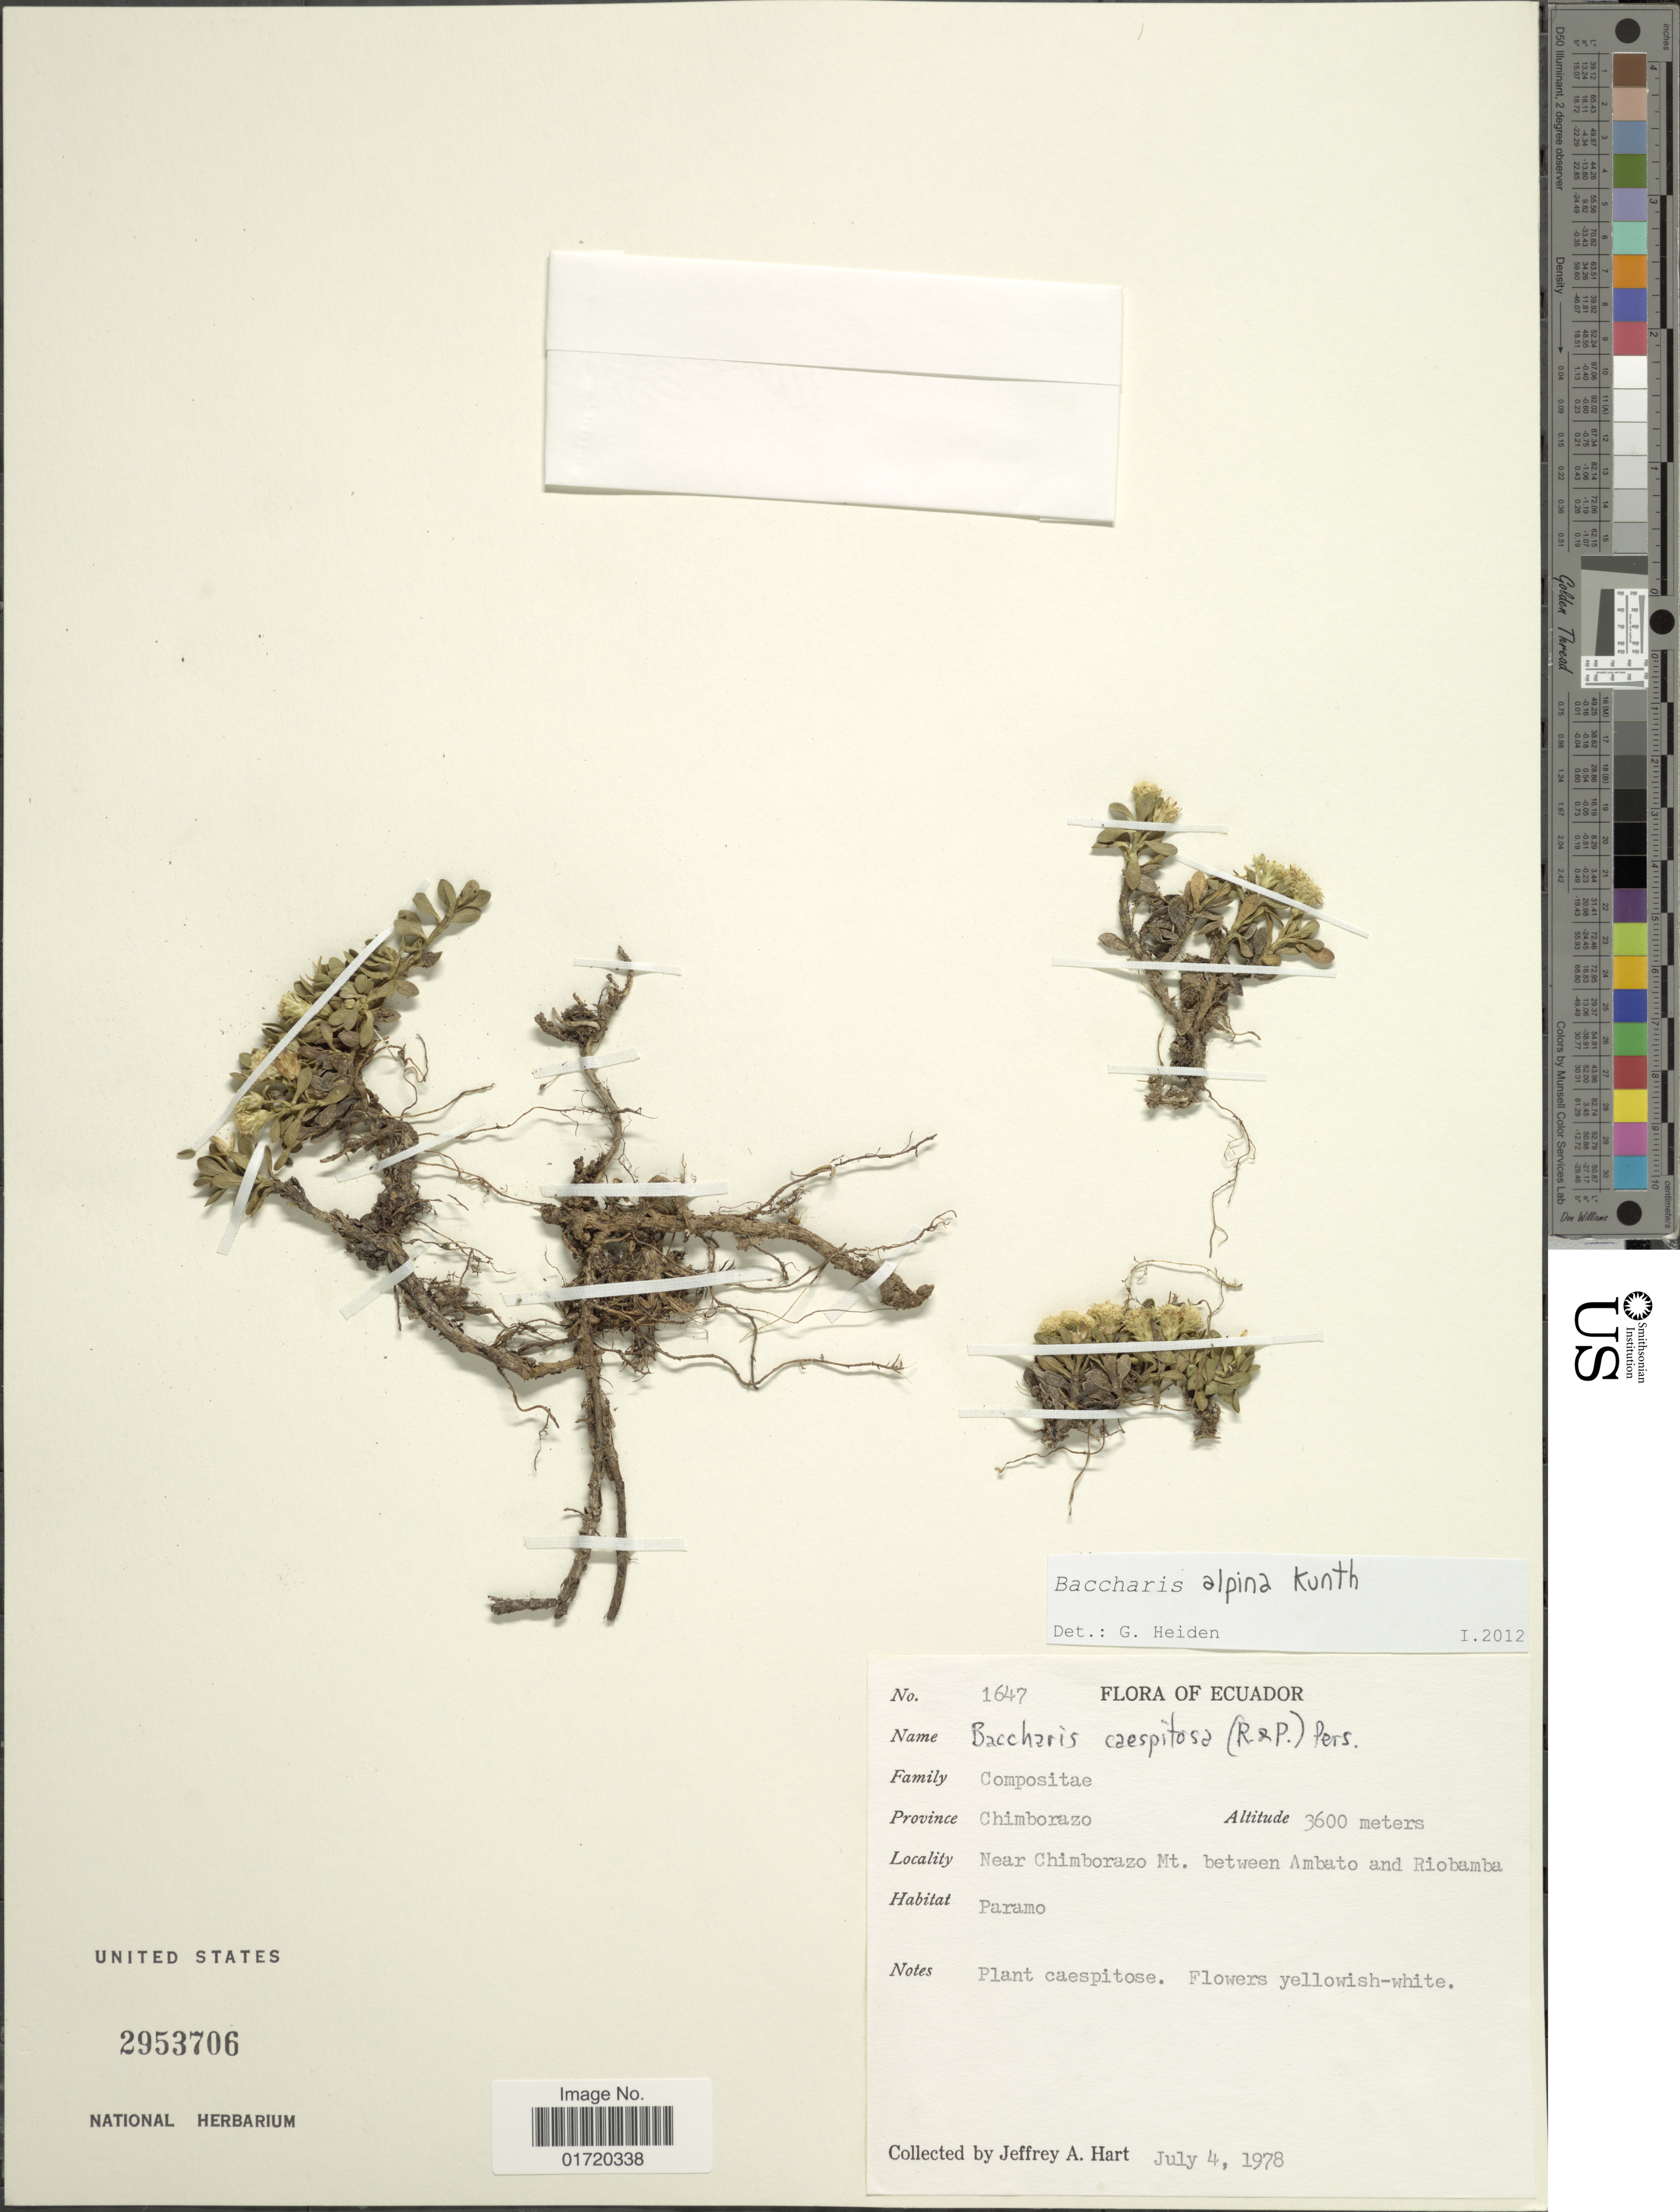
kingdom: Plantae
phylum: Tracheophyta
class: Magnoliopsida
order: Asterales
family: Asteraceae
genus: Baccharis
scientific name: Baccharis alpina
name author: Kunth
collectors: J. A. Hart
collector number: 1647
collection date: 1978-07-04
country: Ecuador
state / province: Chimborazo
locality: Near Chimborazo Mt. between Ambato and Riobamba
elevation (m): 3600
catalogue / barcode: US 2953706